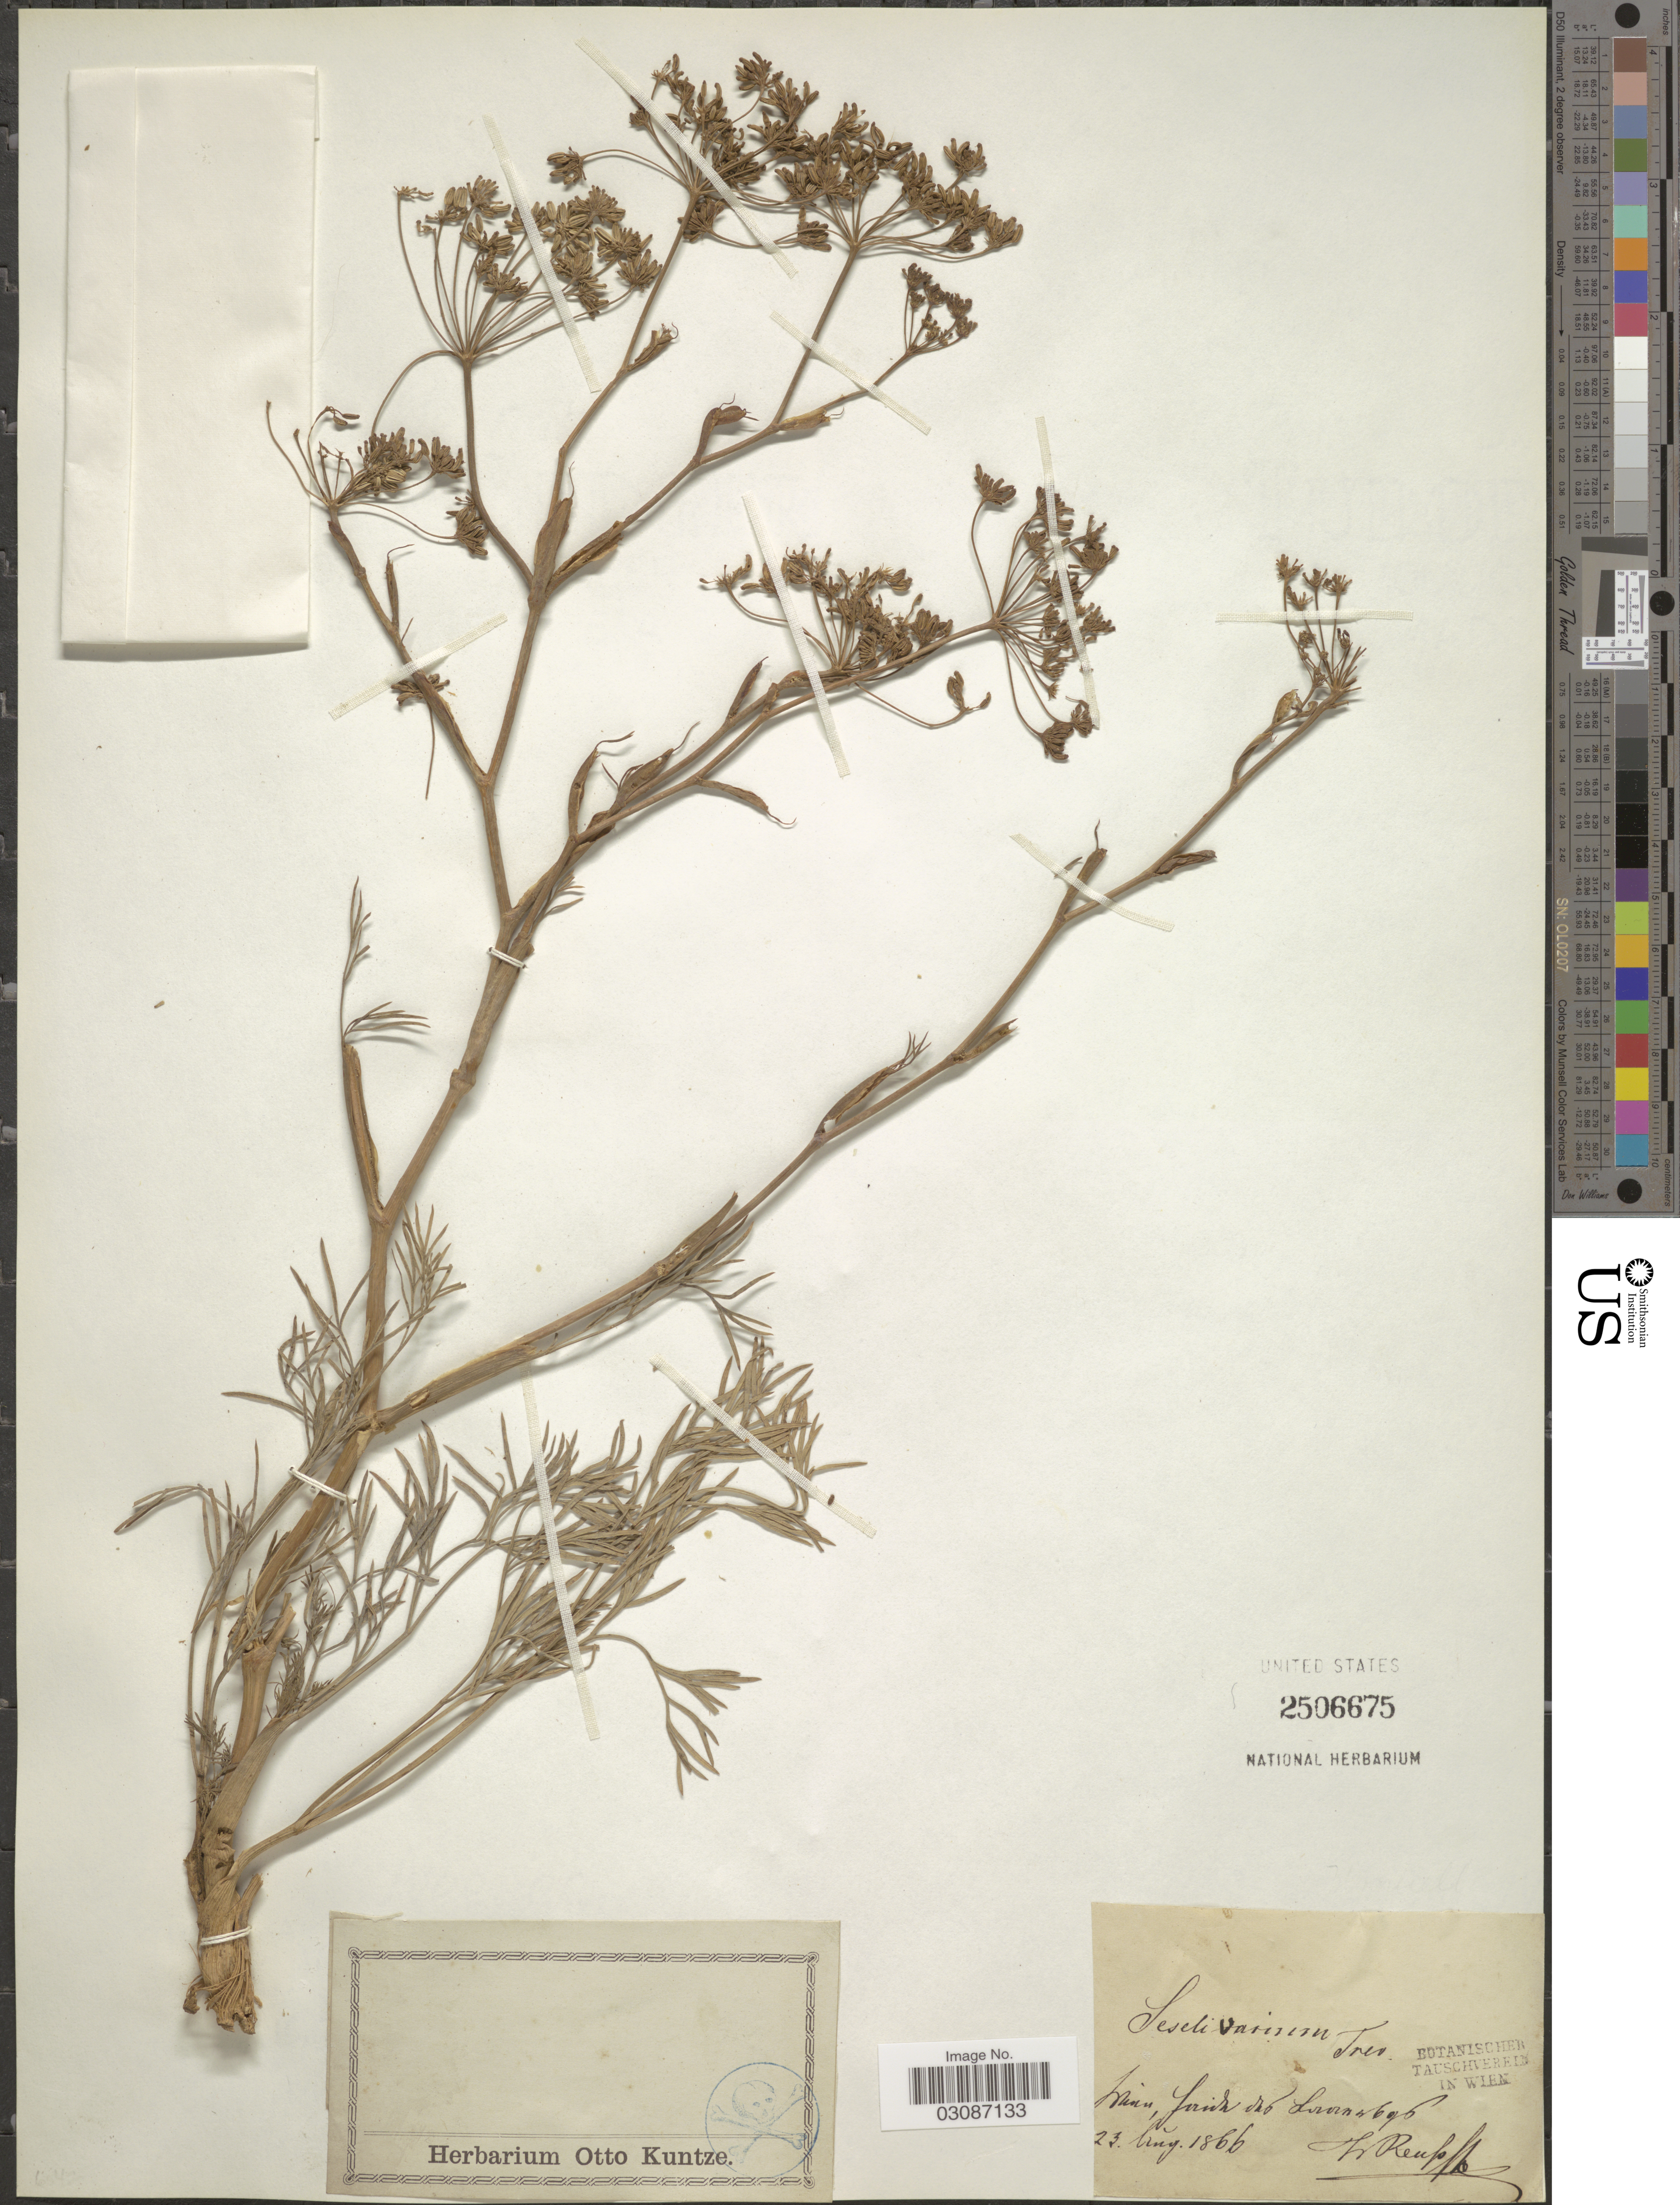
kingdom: Plantae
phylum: Tracheophyta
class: Magnoliopsida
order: Apiales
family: Apiaceae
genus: Seseli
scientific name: Seseli varium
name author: Trevir.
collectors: Reuss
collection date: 1866-08-23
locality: Lenin, Kiruch vho Luvornsbgb. [interpreted]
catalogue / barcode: US 2506675